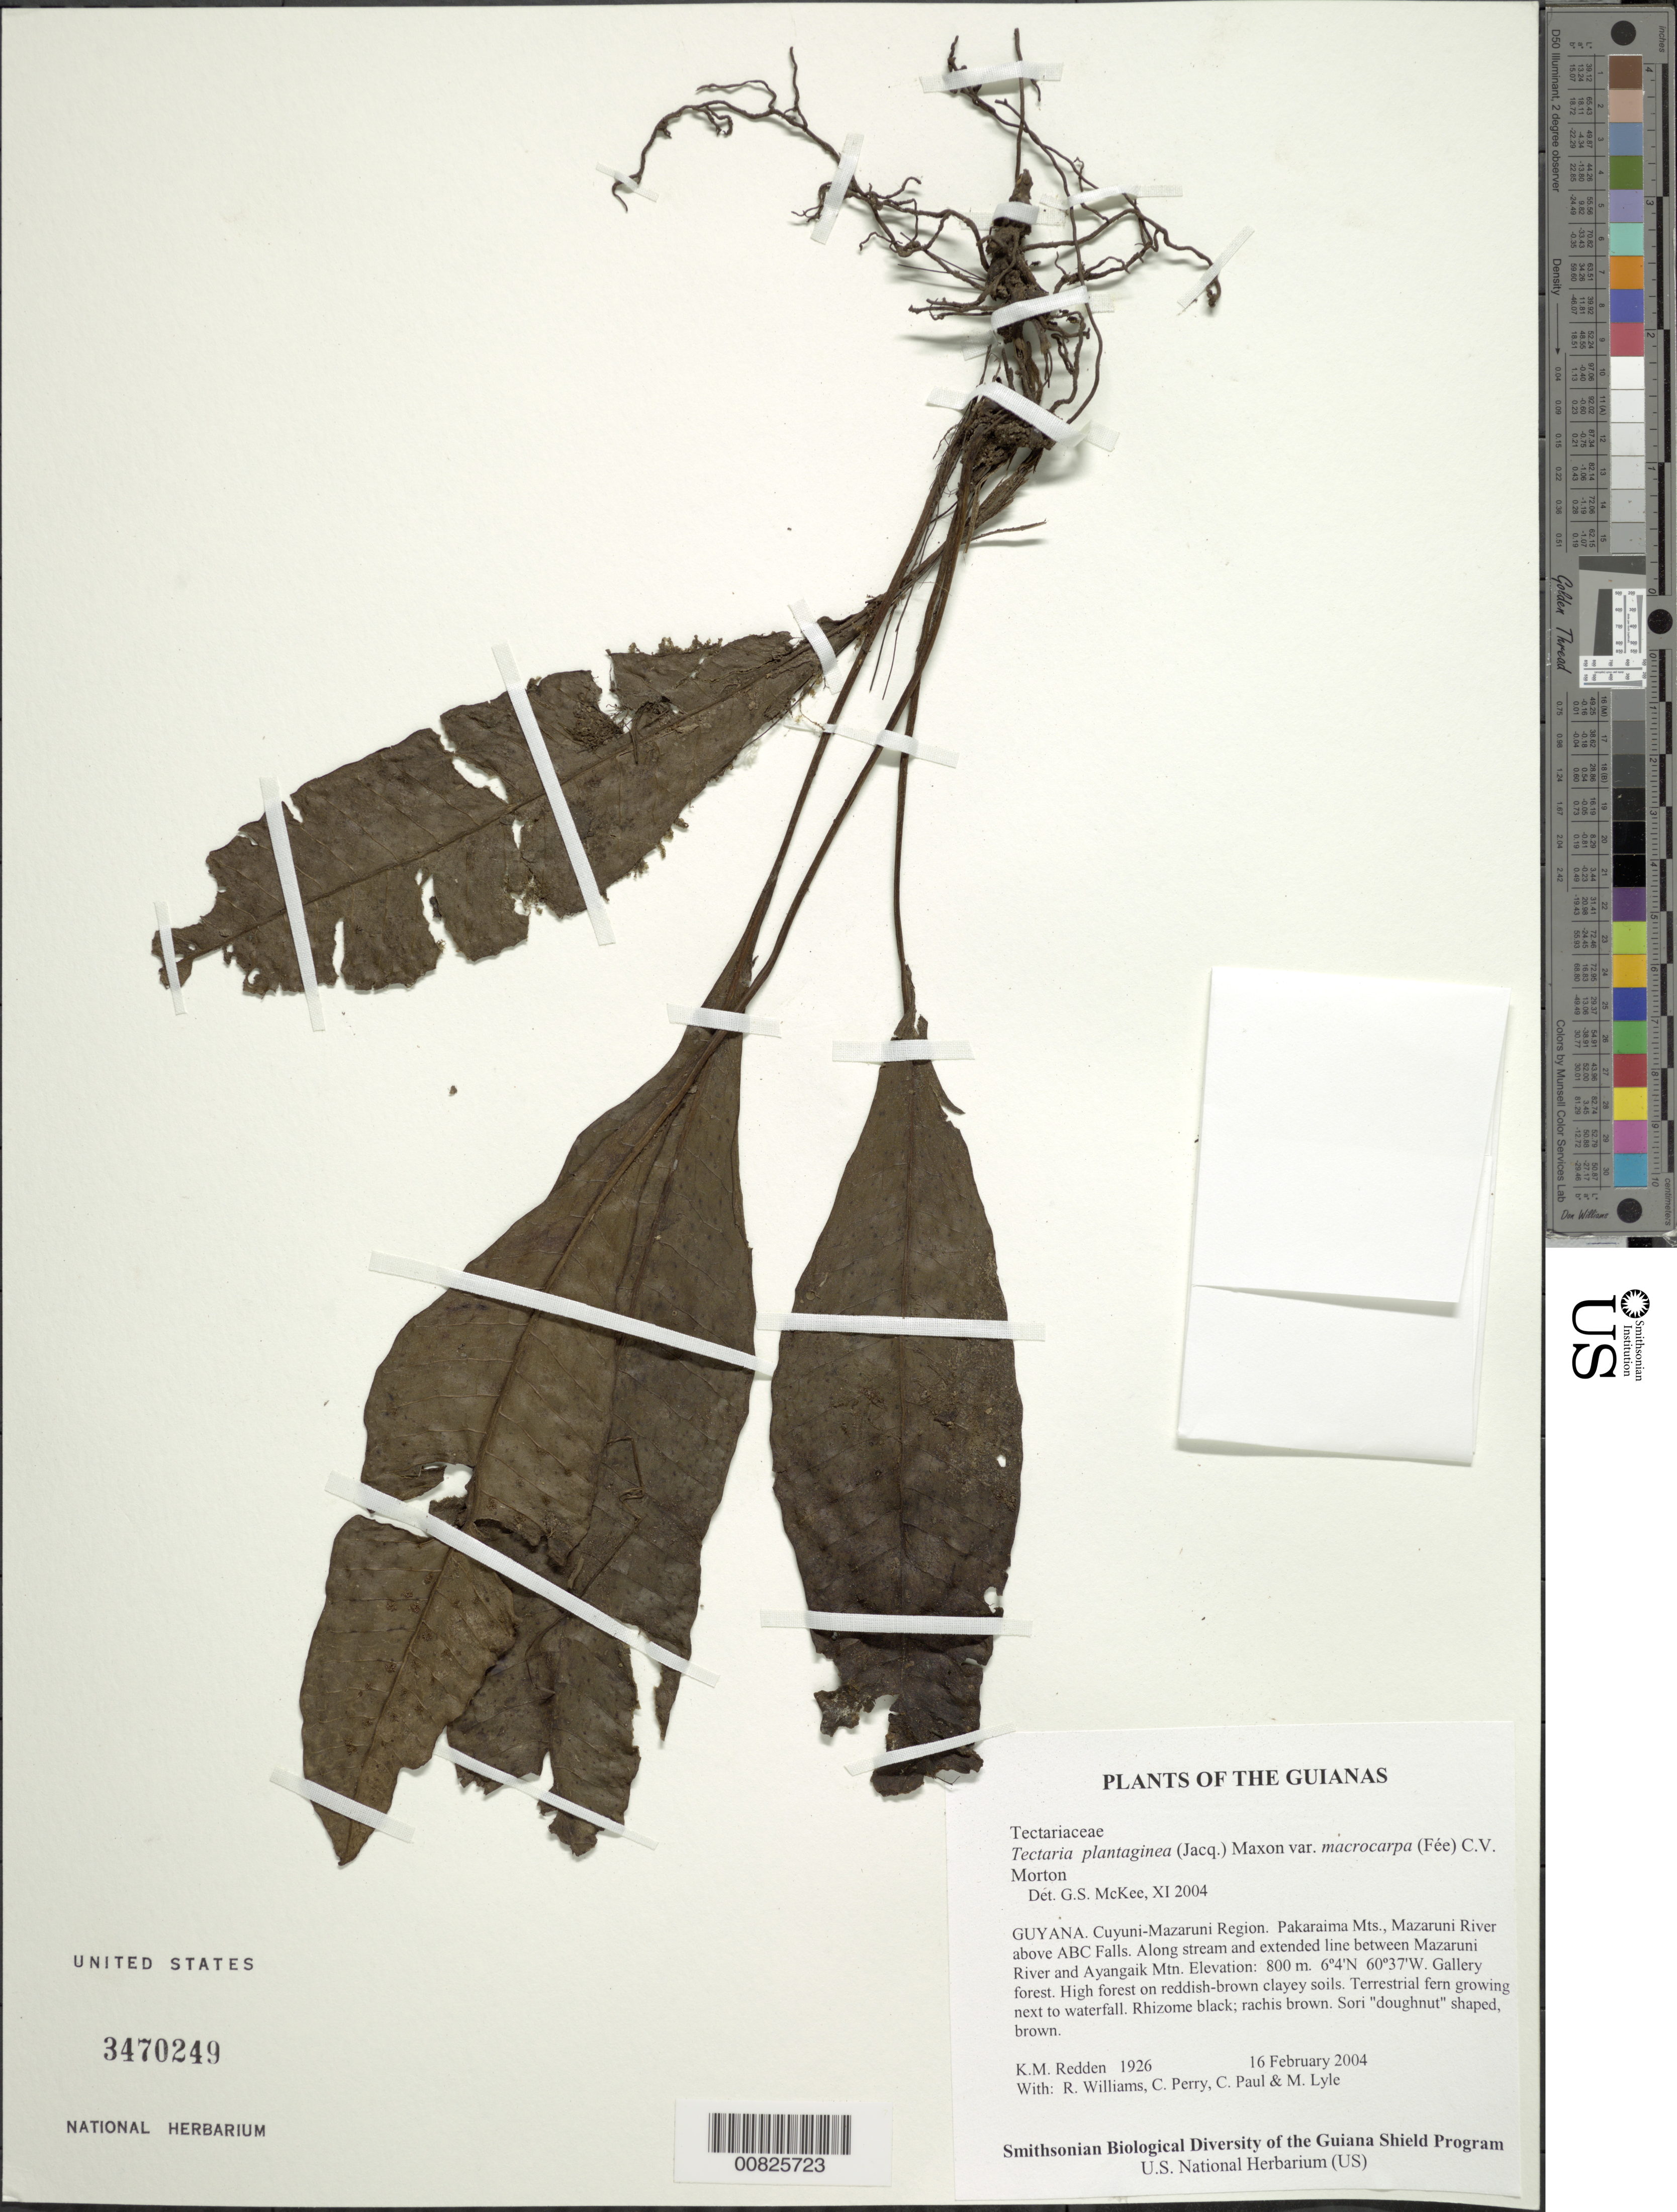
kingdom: Plantae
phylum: Tracheophyta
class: Polypodiopsida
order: Polypodiales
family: Tectariaceae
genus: Tectaria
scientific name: Tectaria plantaginea var. macrocarpa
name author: (Fée) C.V. Morton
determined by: McKee, G. S., (US), NMNH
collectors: K. M. Redden, R. Williams, C. Perry, C. Paul & M. Lyle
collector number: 1926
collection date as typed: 16 February 2004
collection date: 2004-02-16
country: Guyana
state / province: Cuyuni-Mazaruni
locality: Pakaraima Mts., Mazaruni River above ABC Falls. Along stream and extended line between Mazaruni River and Ayangaik Mtn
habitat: Gallery forest. High forest on reddish-brown clayey soils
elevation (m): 800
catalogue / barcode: US 3470249